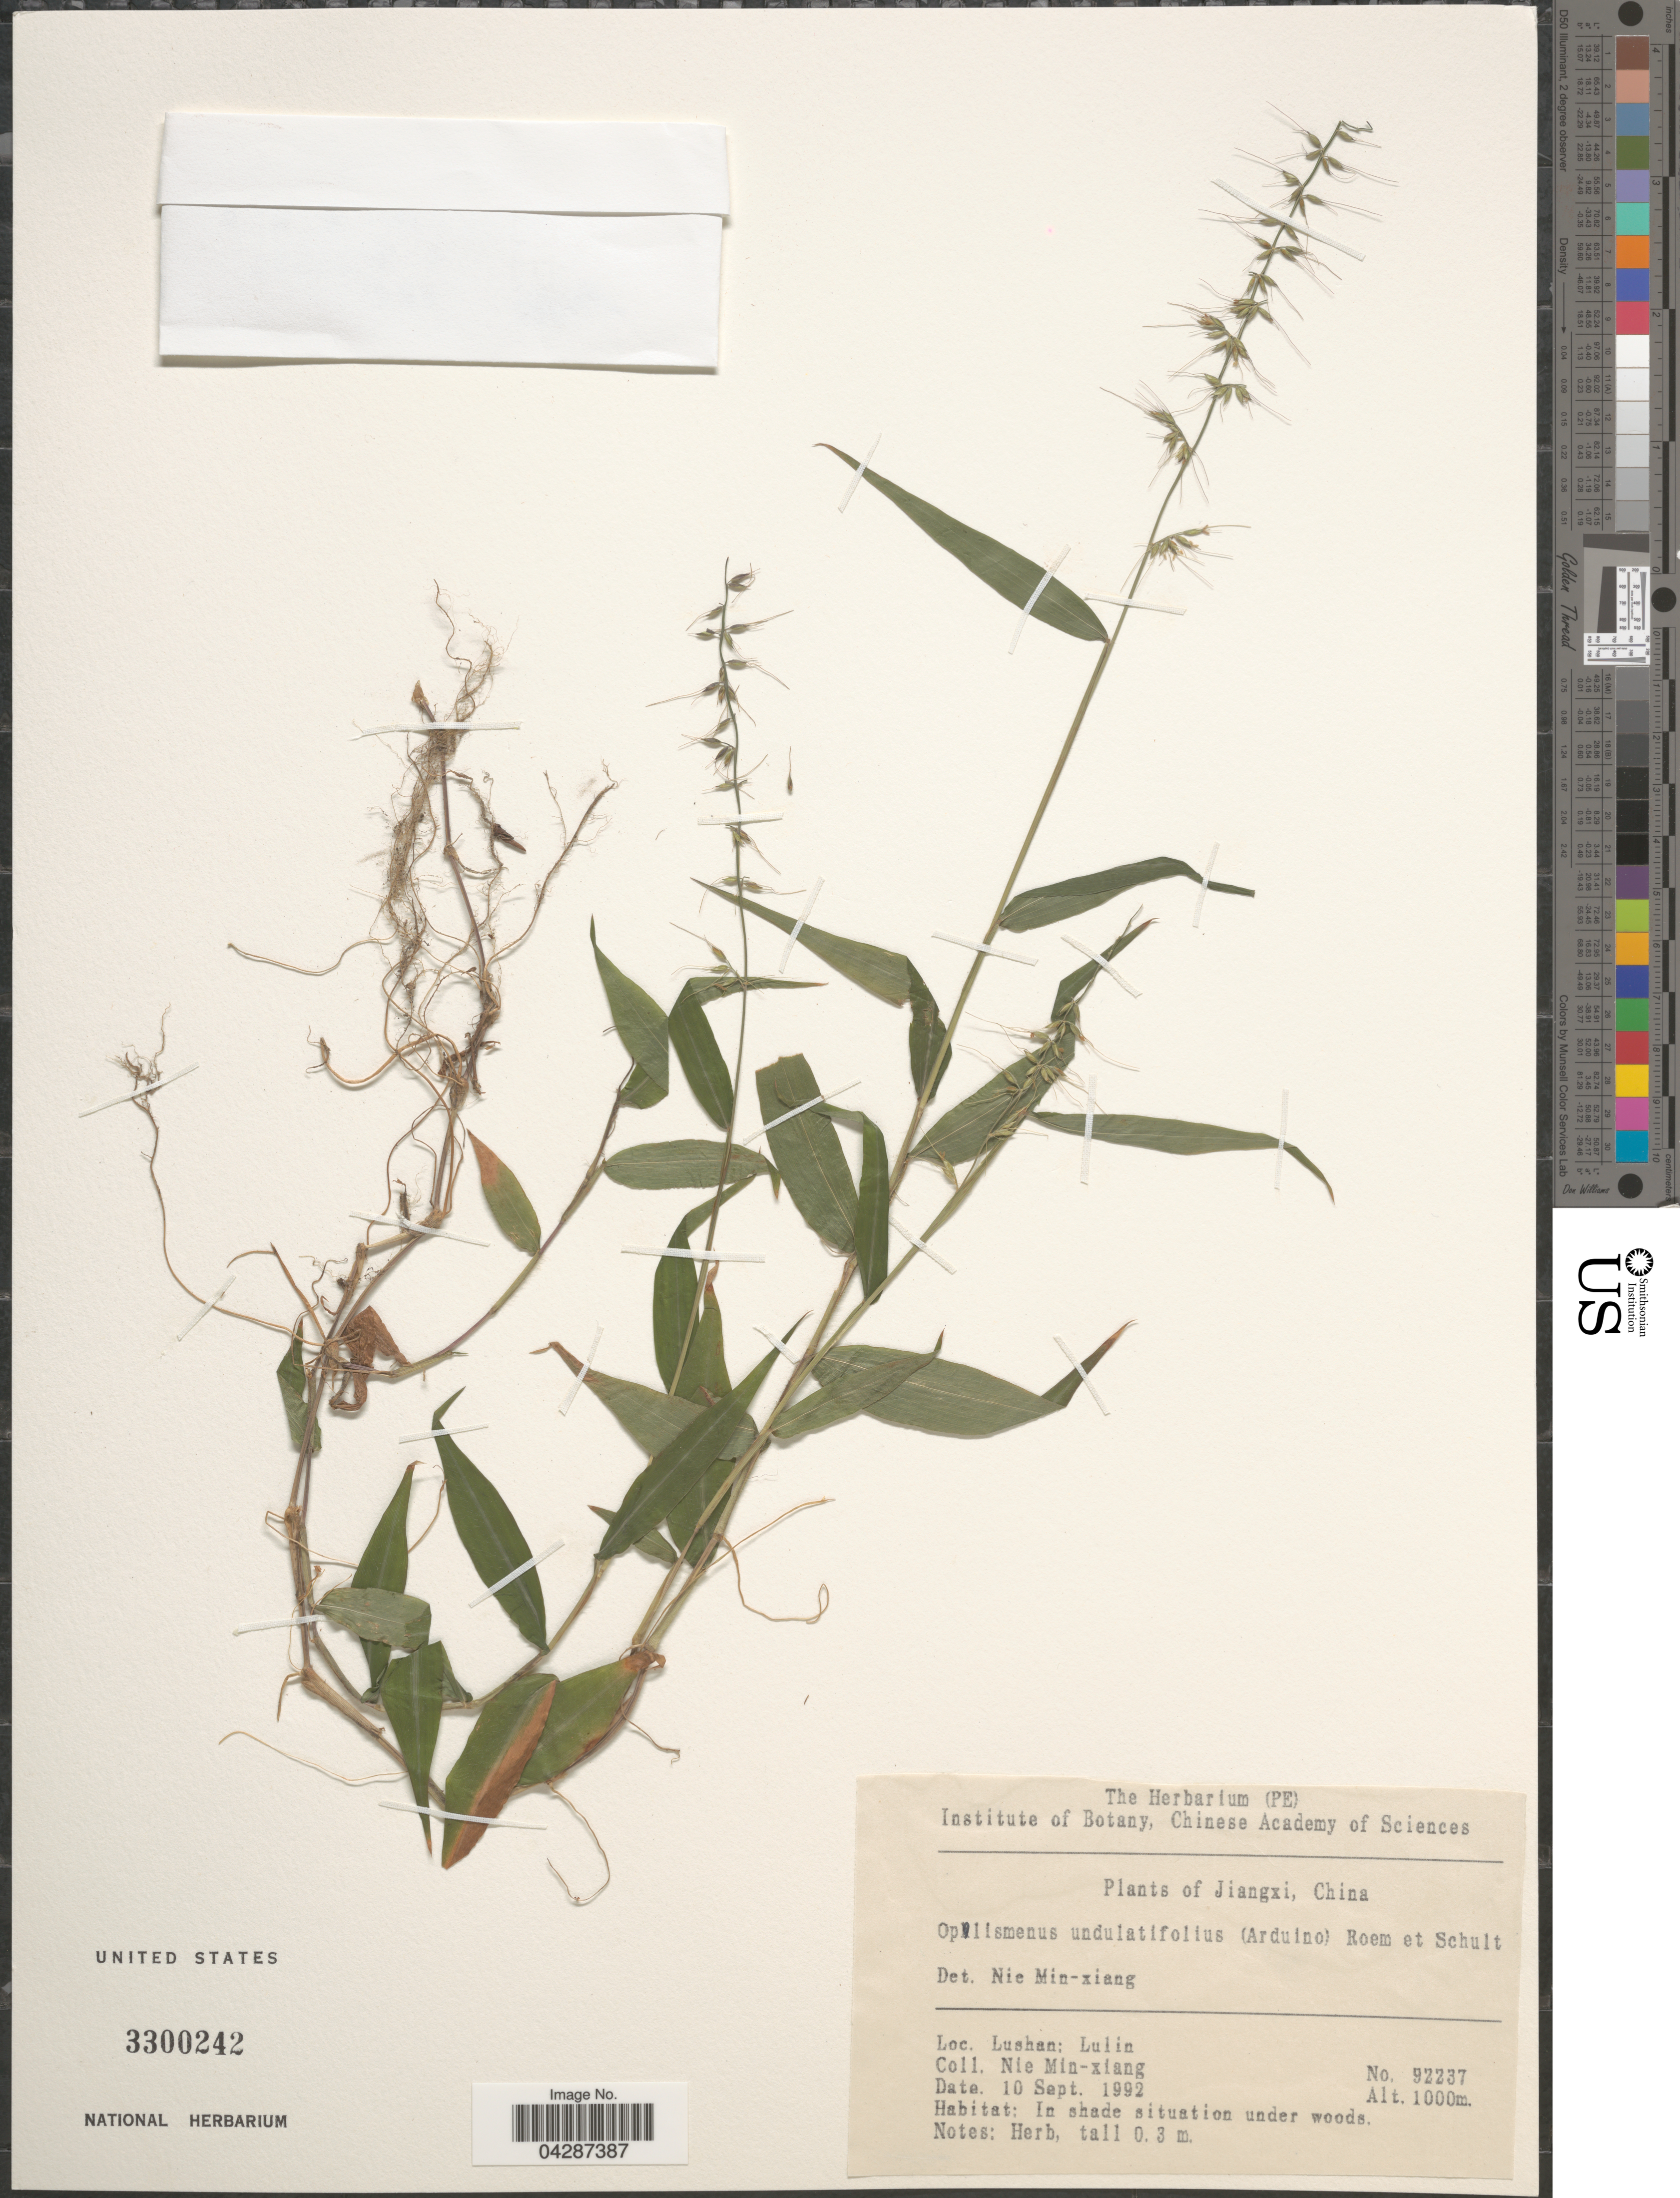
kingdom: Plantae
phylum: Tracheophyta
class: Liliopsida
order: Poales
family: Poaceae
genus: Oplismenus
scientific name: Oplismenus undulatifolius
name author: (Ard.) P. Beauv.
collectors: M. Nie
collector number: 92237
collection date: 1992-09-10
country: China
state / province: Jiangxi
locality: Lushan: Lulin. In shade situation under woods.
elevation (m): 1000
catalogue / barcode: US 3300242